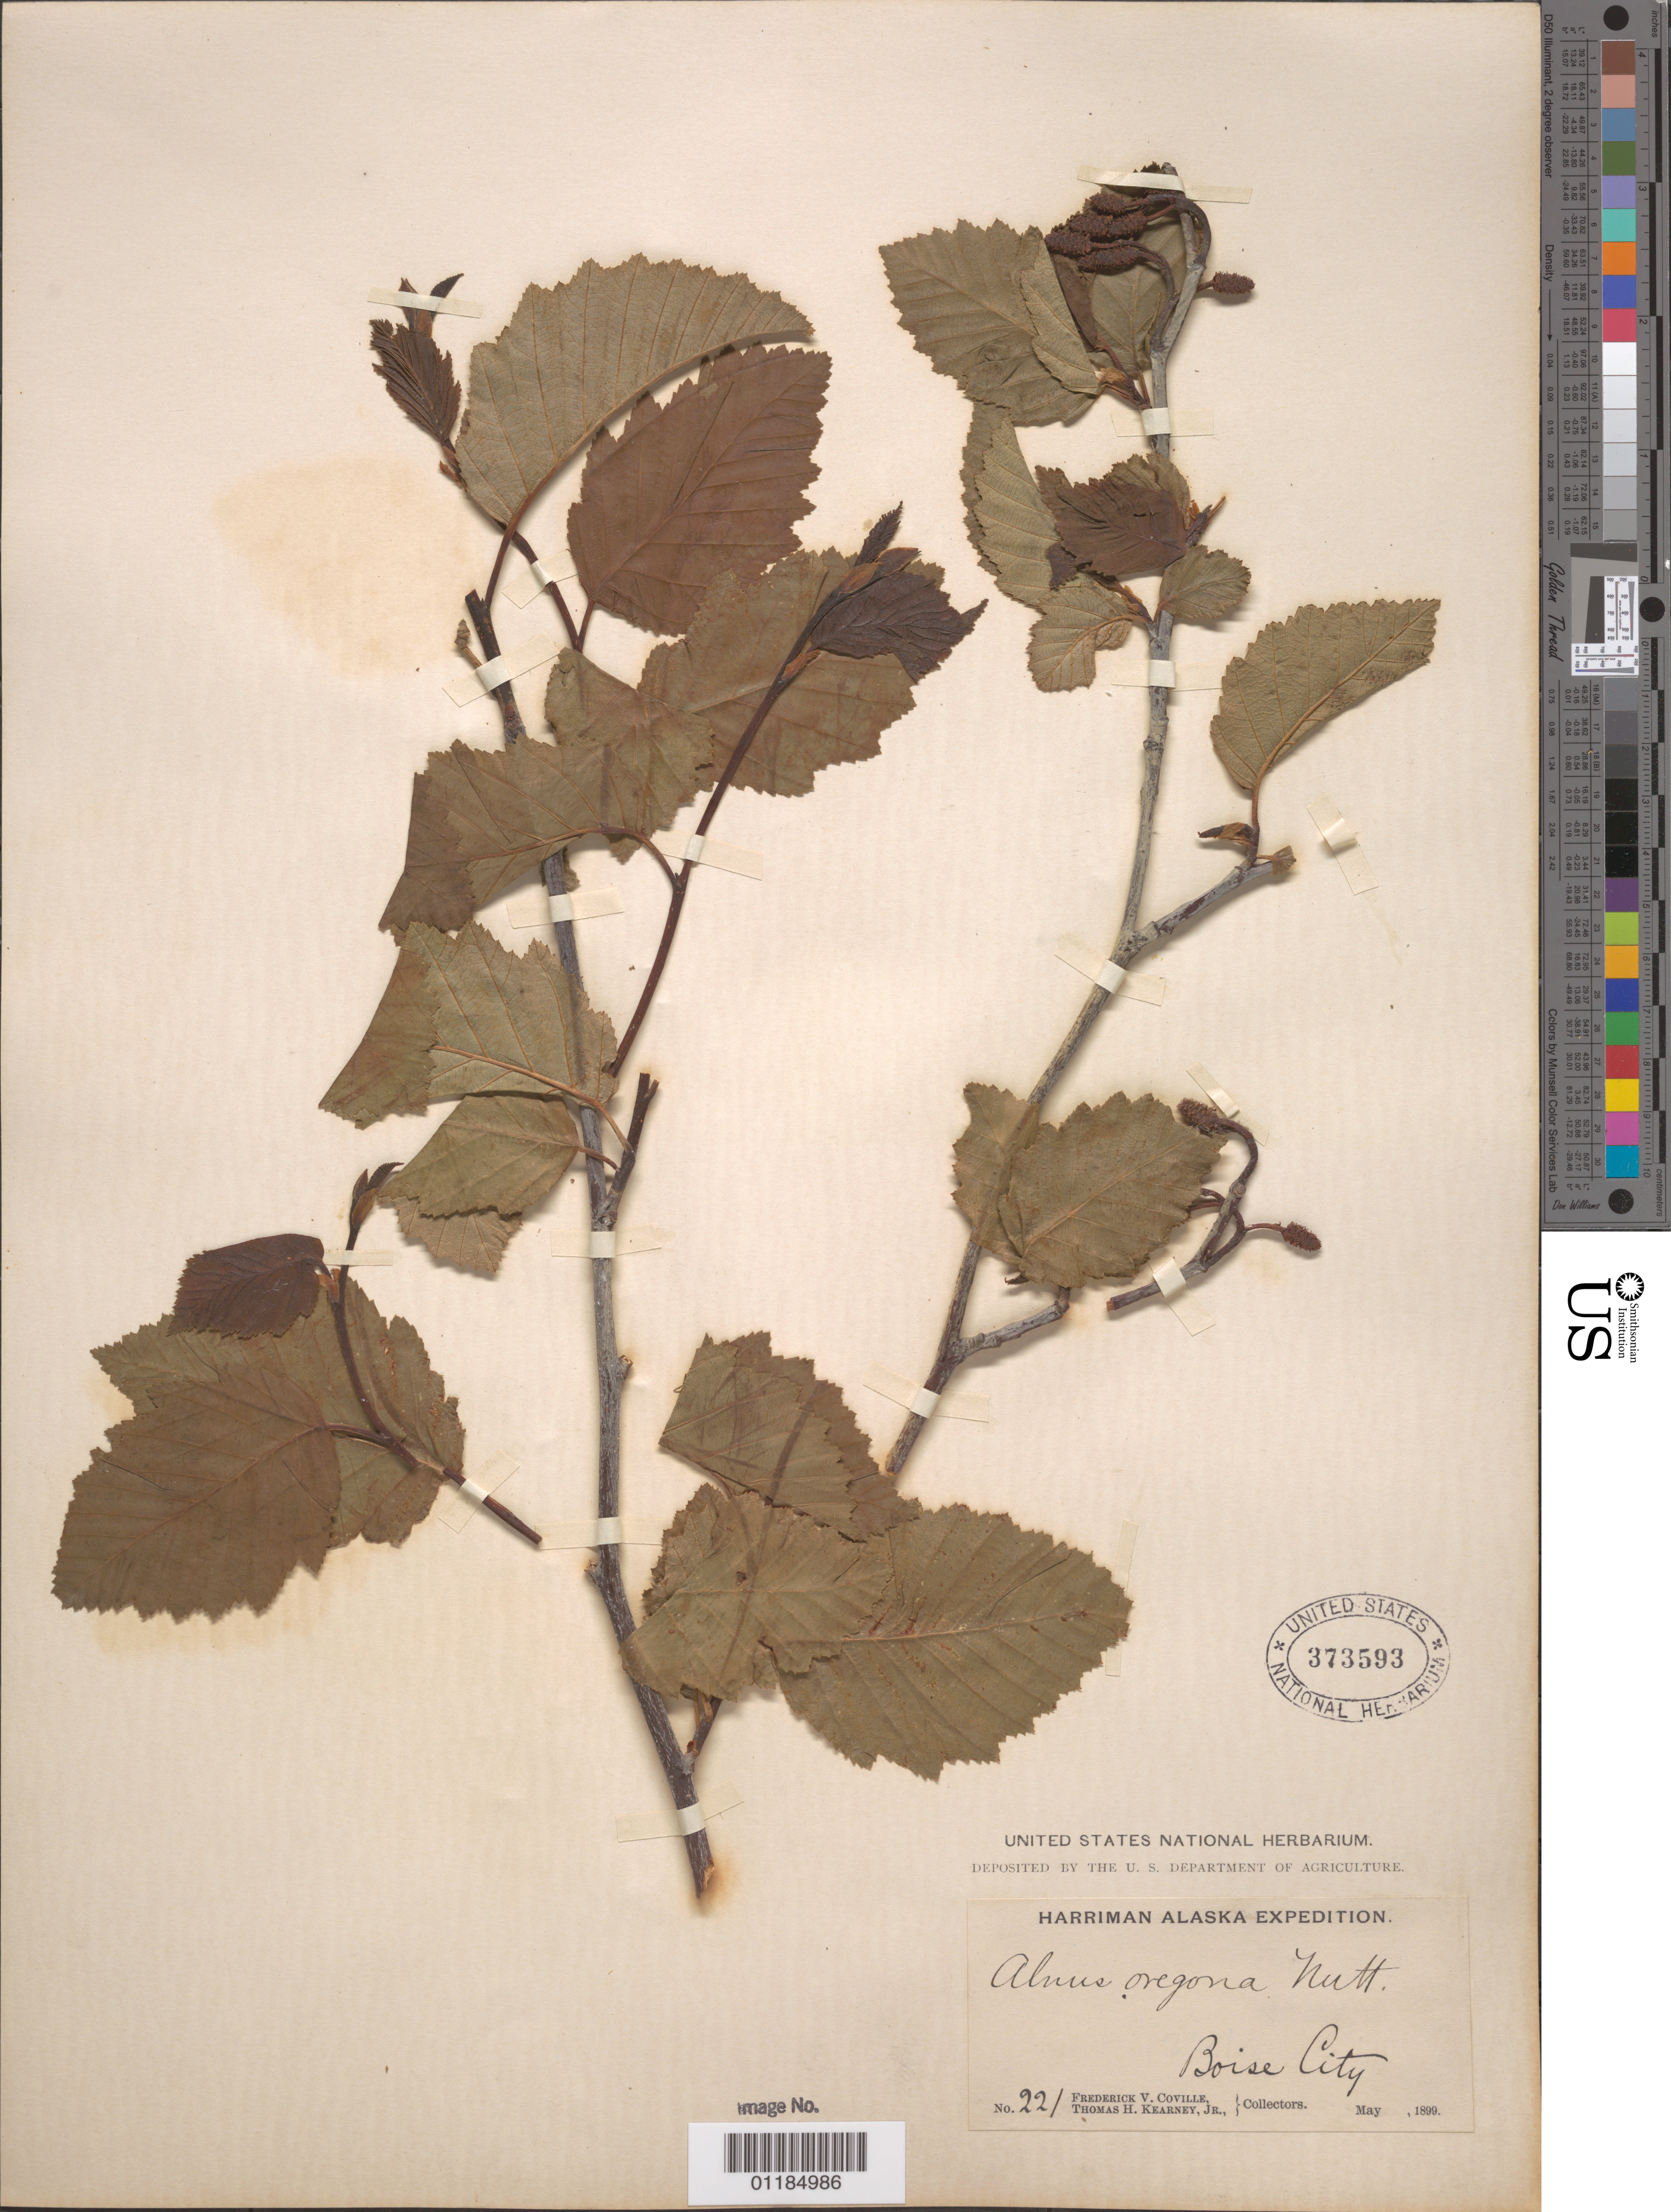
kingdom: Plantae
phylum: Tracheophyta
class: Magnoliopsida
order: Fagales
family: Betulaceae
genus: Alnus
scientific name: Alnus oregana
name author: Nutt.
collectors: F. V. Coville & T. H. Kearney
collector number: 221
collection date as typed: May 1899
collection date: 1899-05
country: United States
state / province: Idaho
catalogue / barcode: US 373593